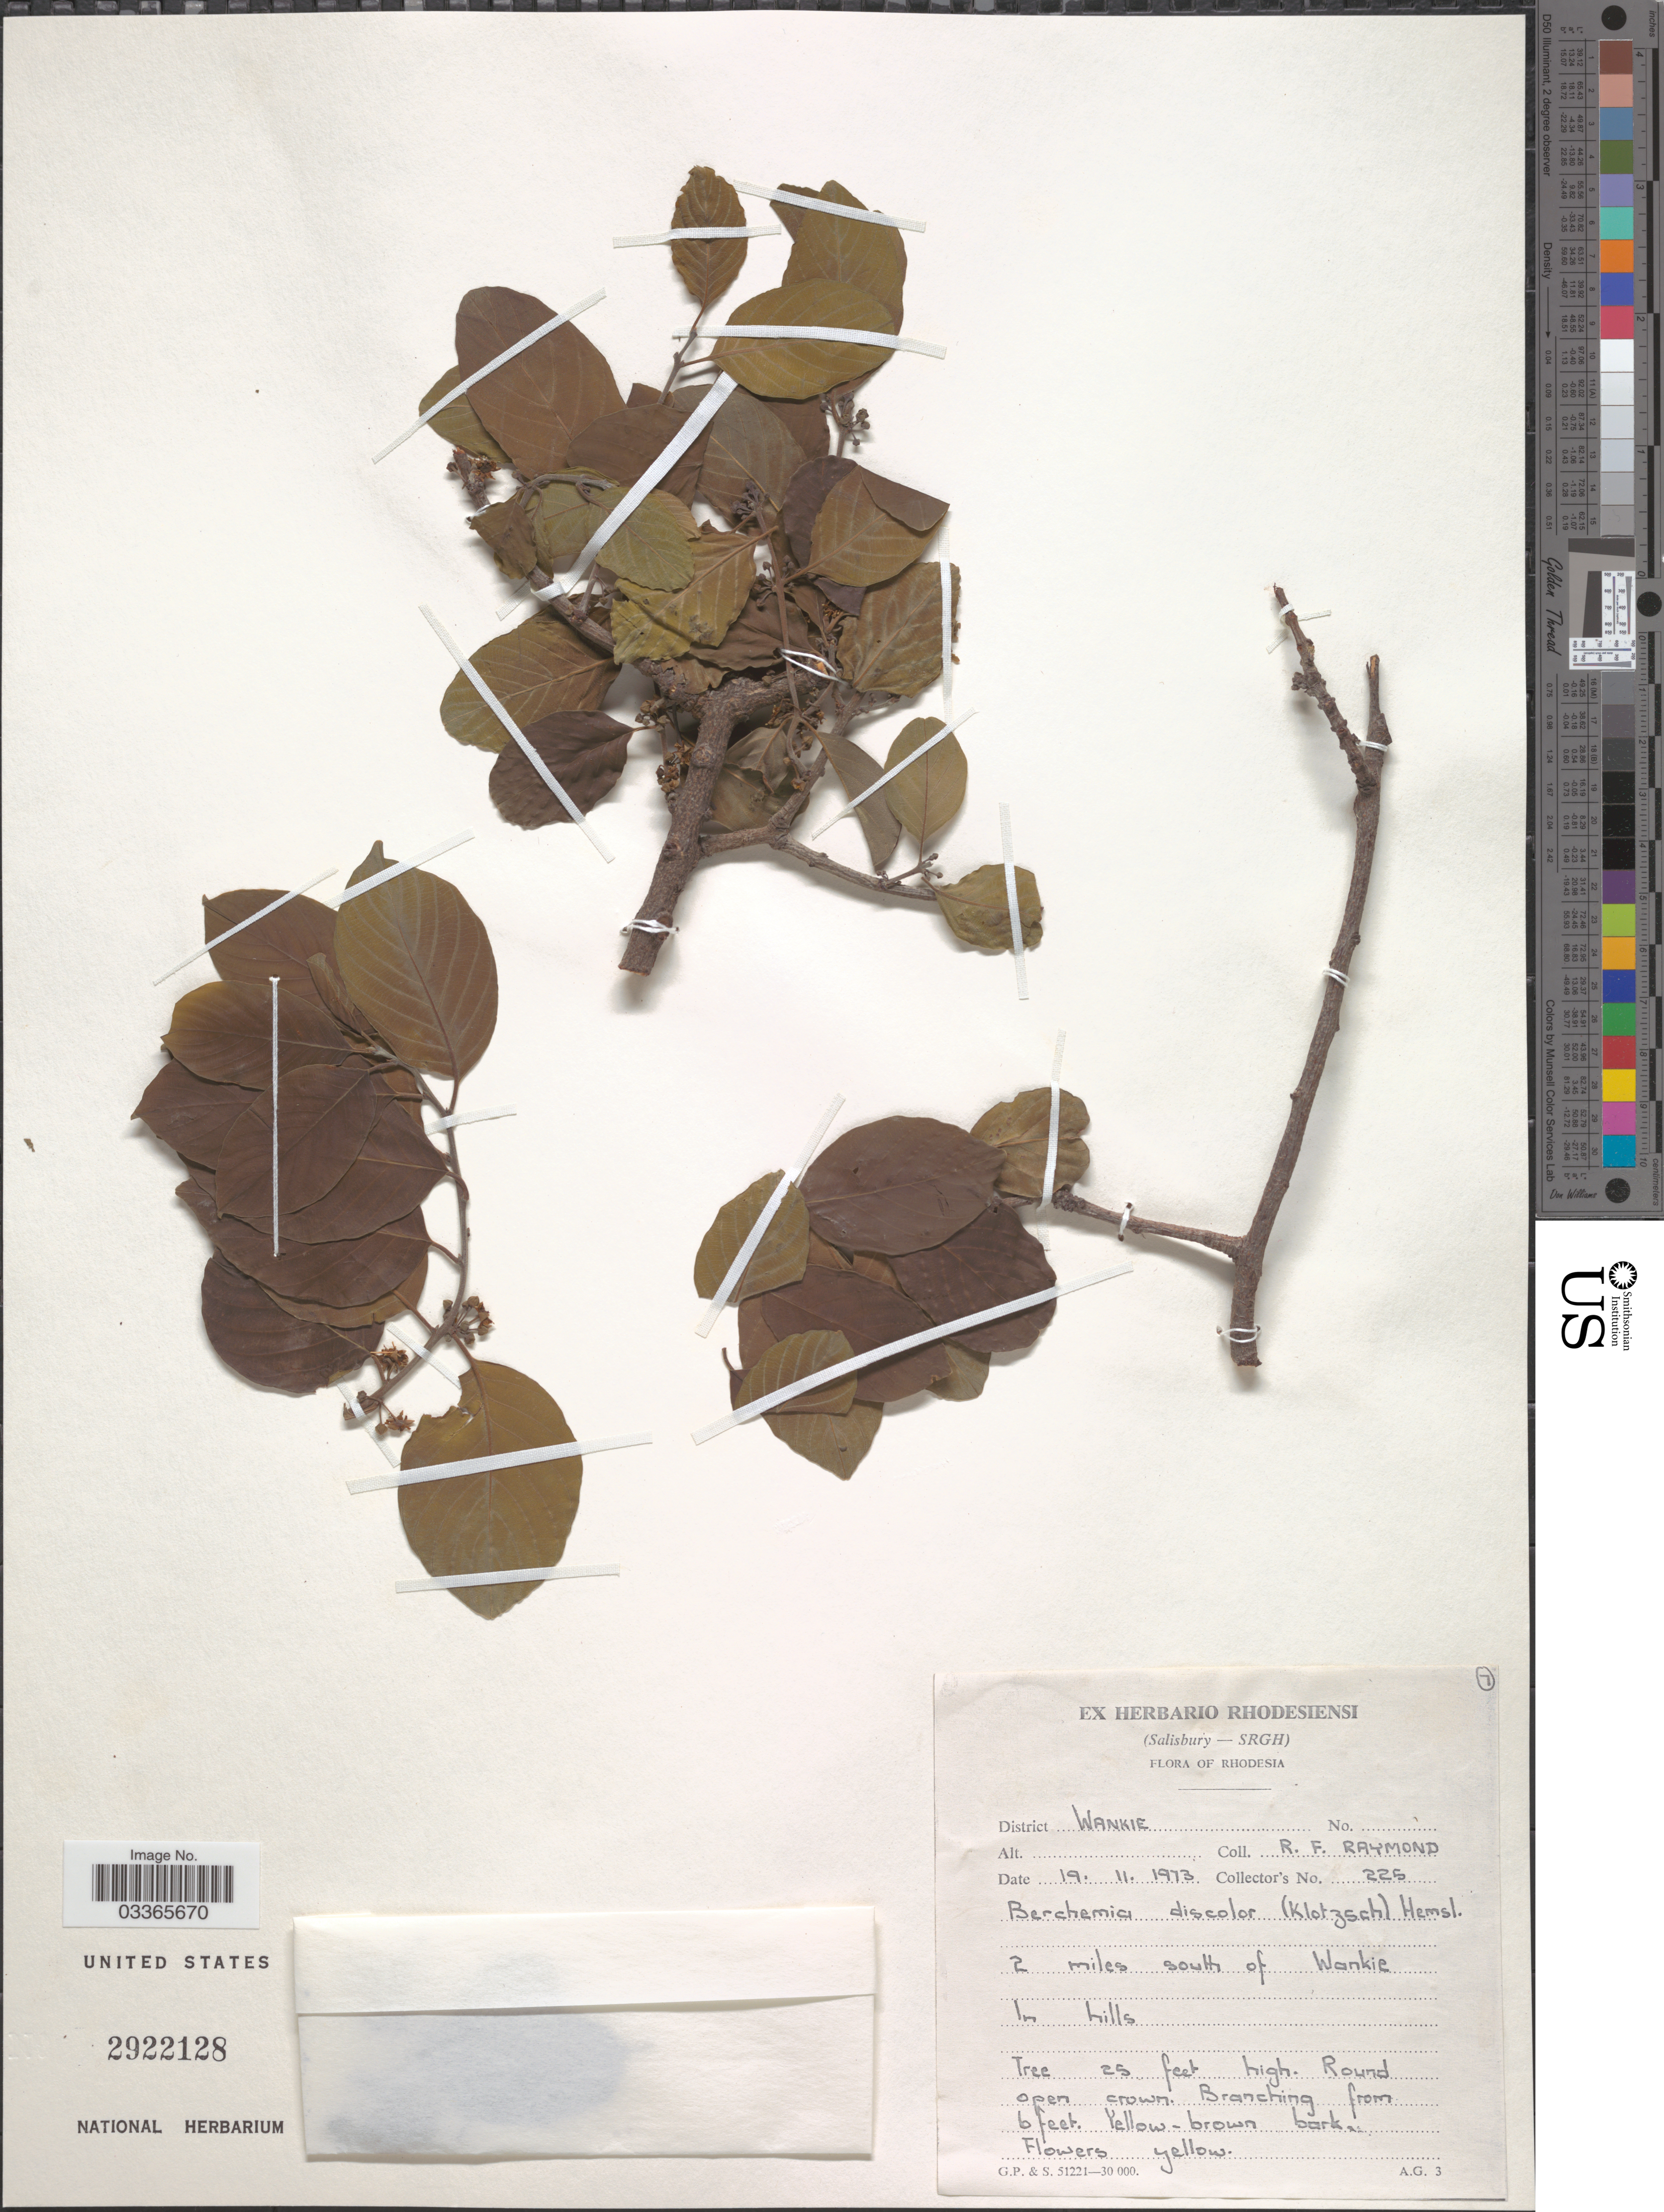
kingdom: Plantae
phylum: Tracheophyta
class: Magnoliopsida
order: Rosales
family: Rhamnaceae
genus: Phyllogeiton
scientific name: Phyllogeiton discolor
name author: (Klotzsch) Herzog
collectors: R. Raymond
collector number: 225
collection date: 1973-11-19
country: Zimbabwe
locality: District Wankie. Rhodesia, 2 miles south of Wankie.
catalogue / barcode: US 2922128